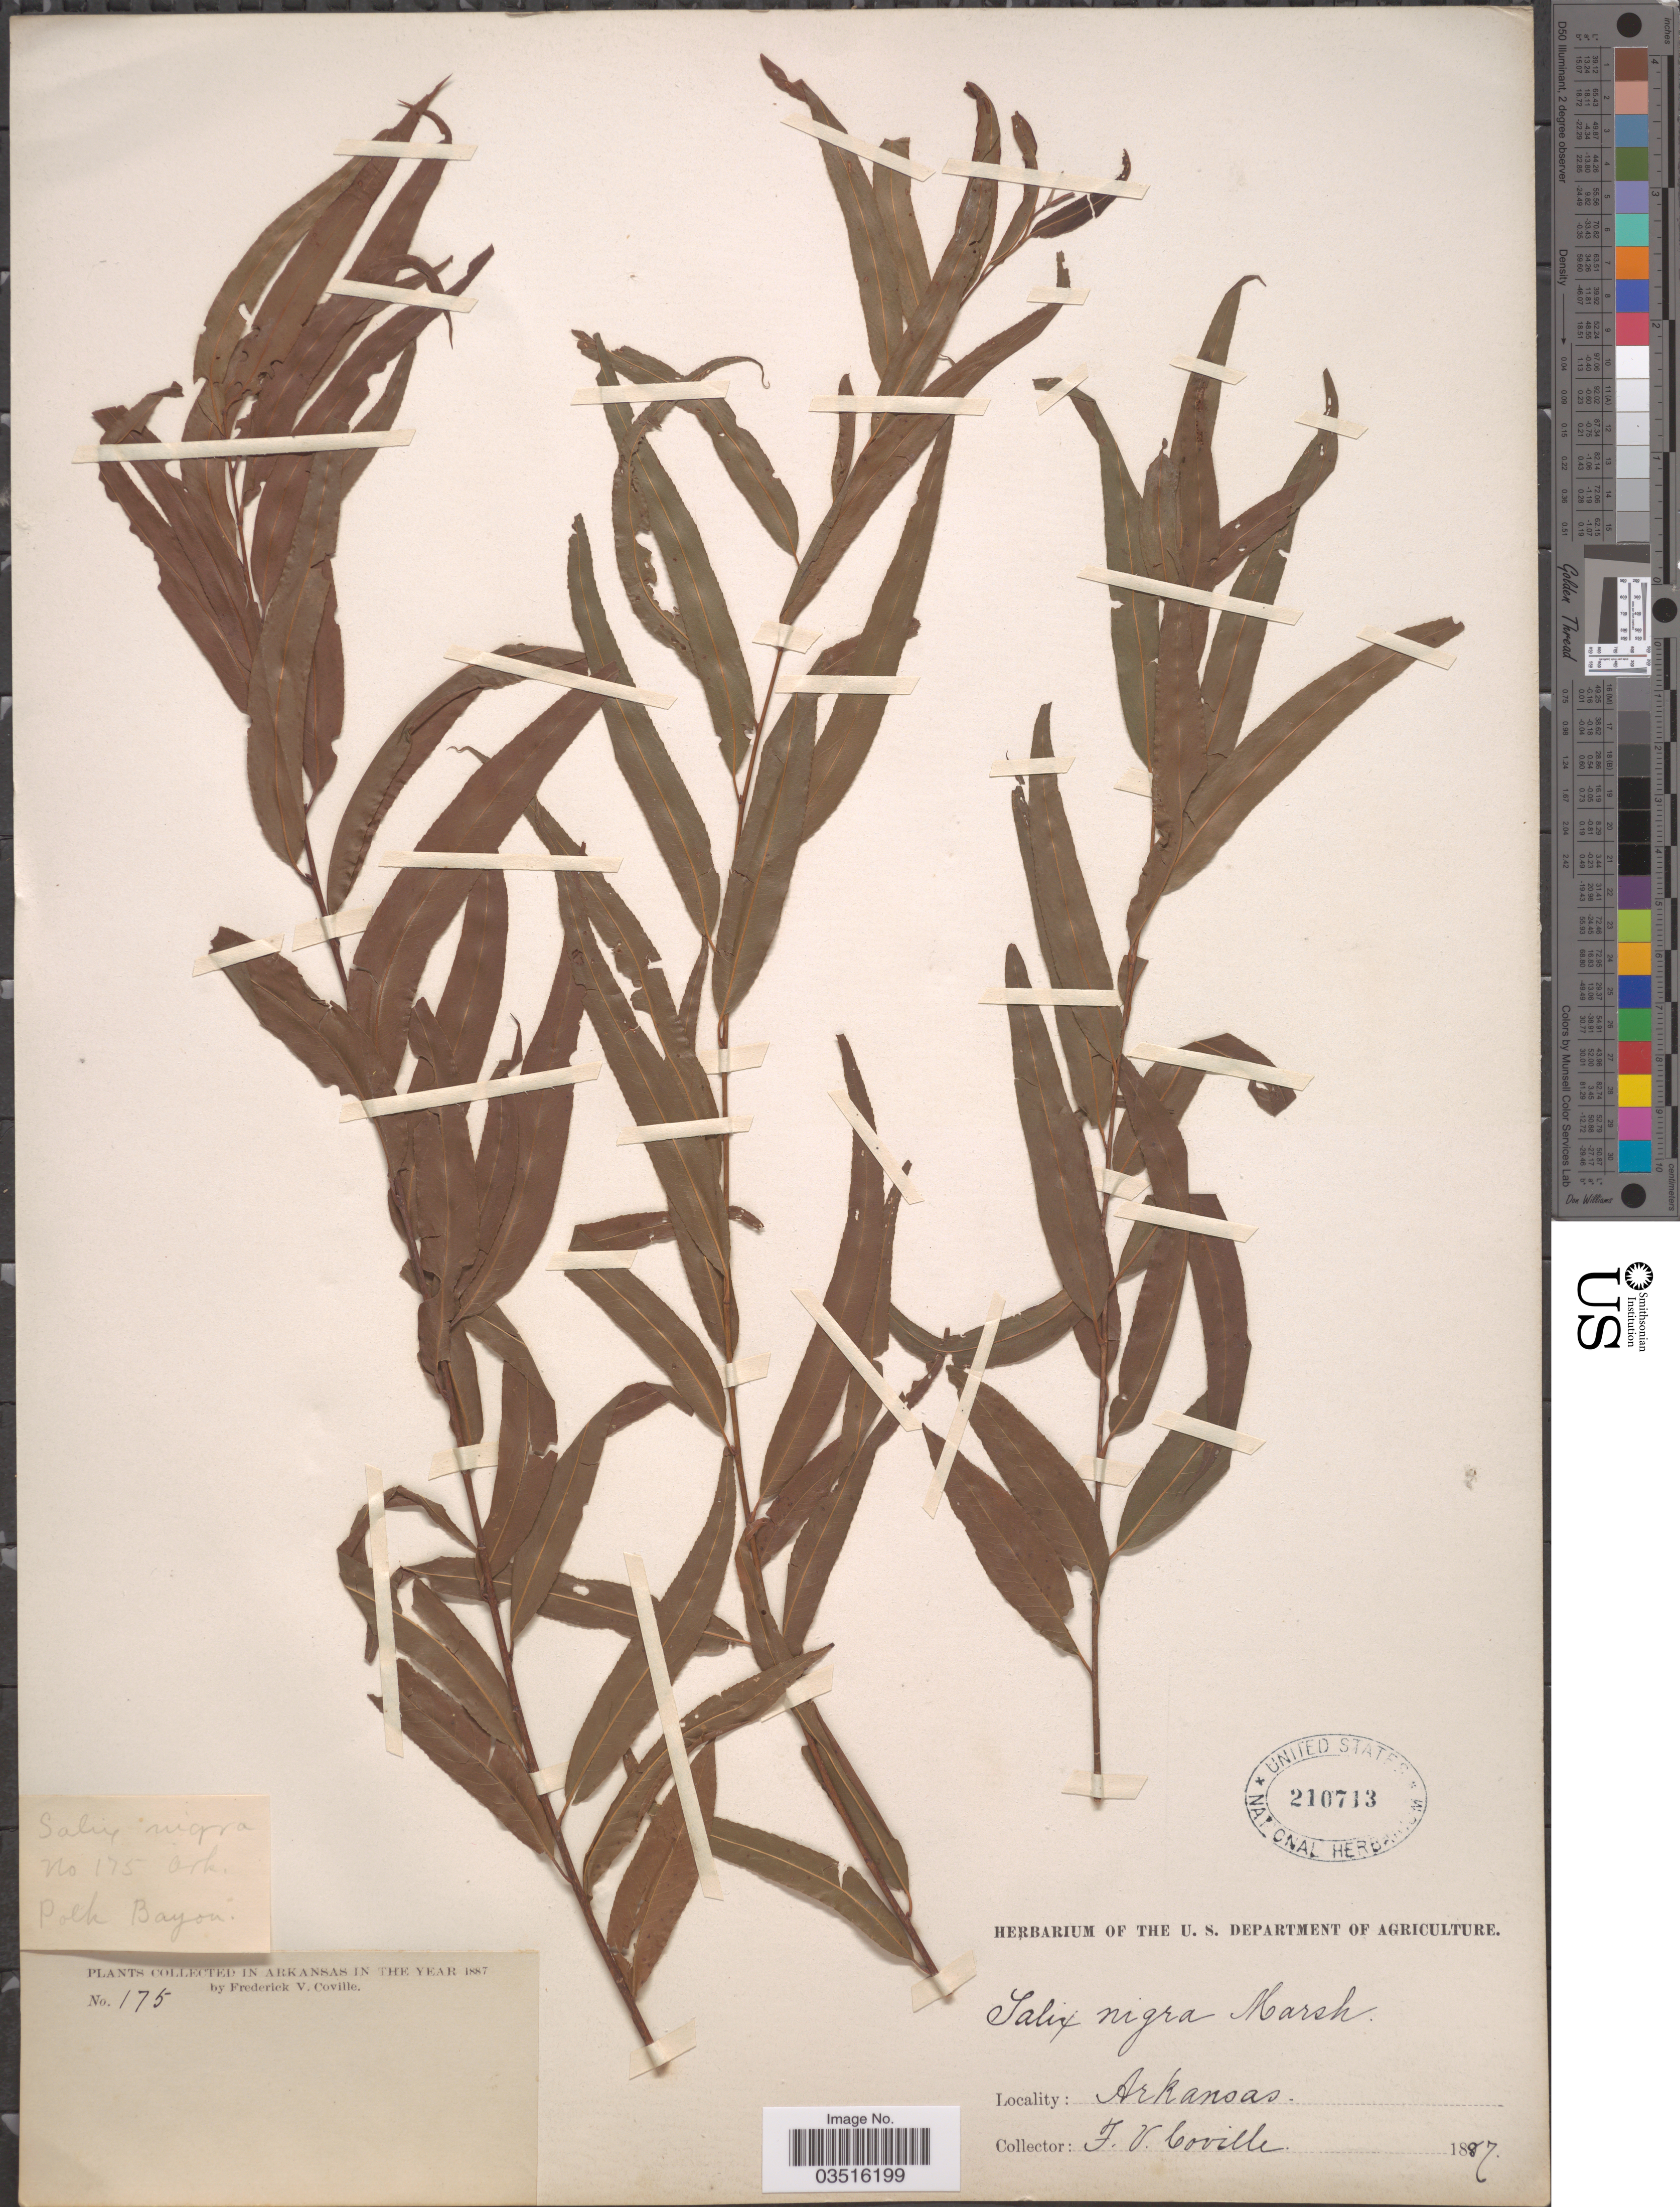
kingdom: Plantae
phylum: Tracheophyta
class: Magnoliopsida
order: Malpighiales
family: Salicaceae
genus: Salix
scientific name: Salix nigra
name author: Marshall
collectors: F. V. Coville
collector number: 175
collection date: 1887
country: United States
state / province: Arkansas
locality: Polk Bayon.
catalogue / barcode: US 210713